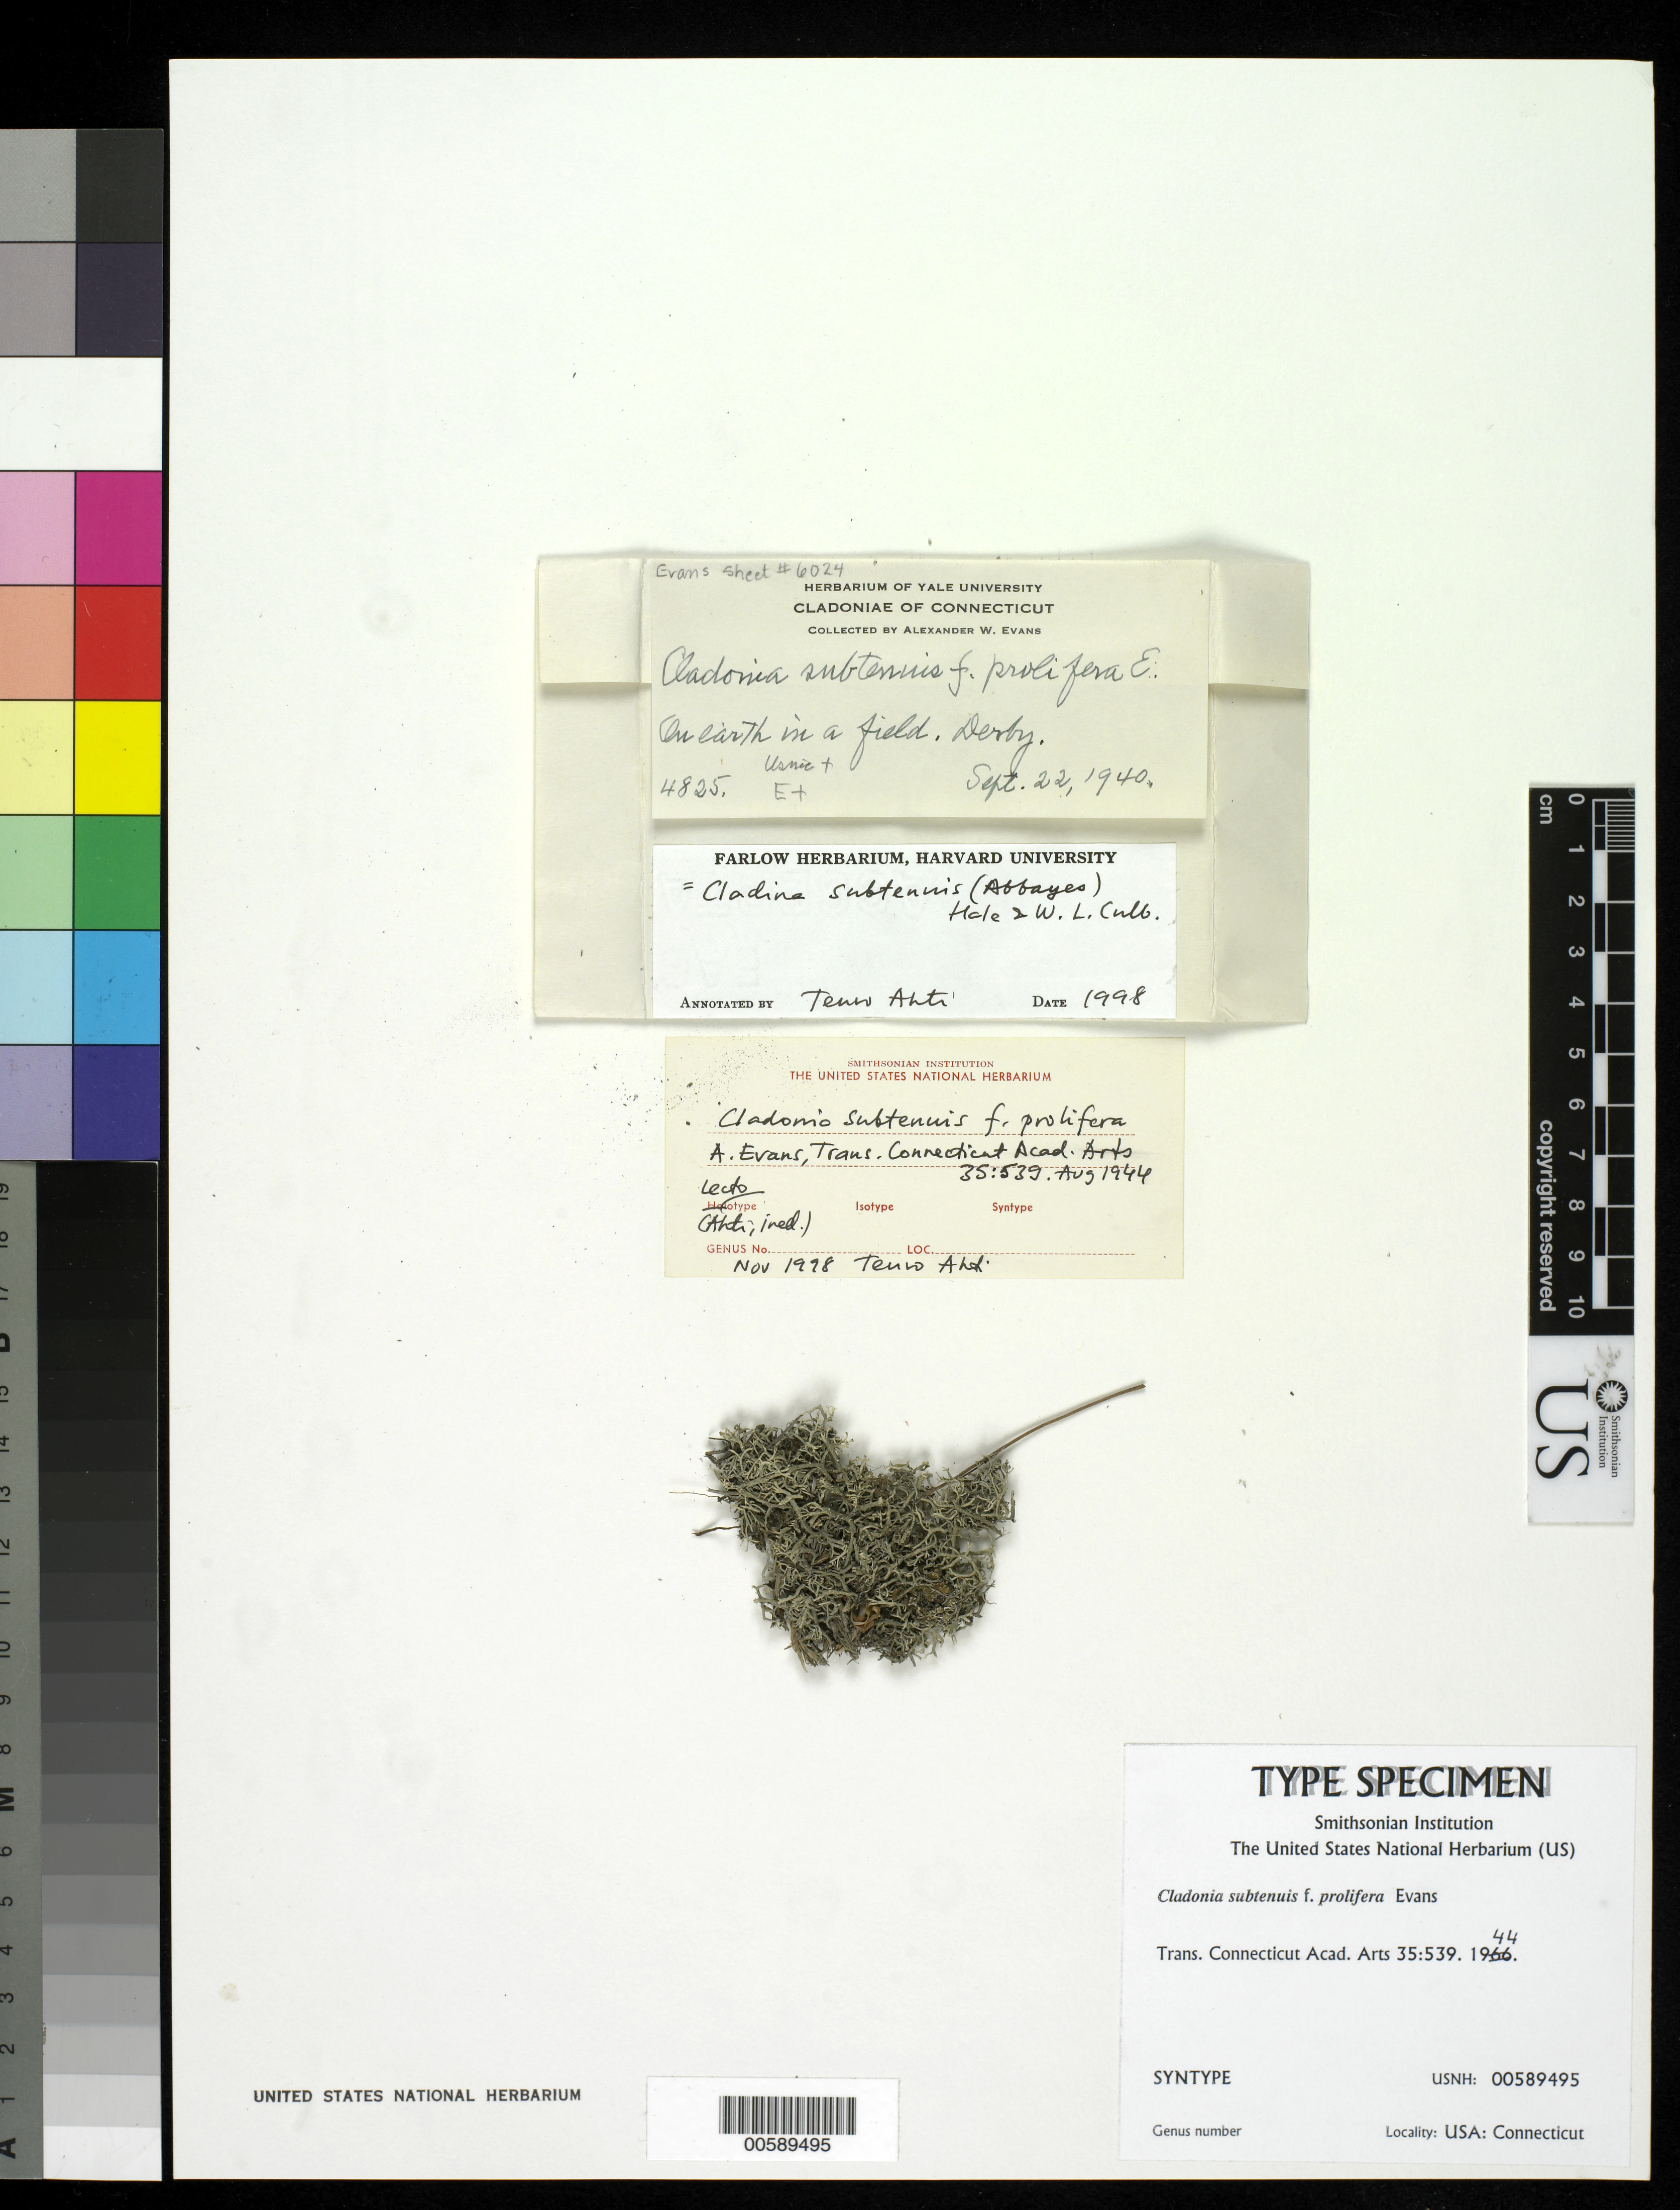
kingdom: Fungi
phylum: Ascomycota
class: Lecanoromycetes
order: Lecanorales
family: Cladoniaceae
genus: Cladonia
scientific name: Cladonia subtenuis f. prolifera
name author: A. Evans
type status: Syntype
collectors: A. W. Evans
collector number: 4825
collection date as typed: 22 Sep 1940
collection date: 1940-09-22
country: United States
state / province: Connecticut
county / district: New Haven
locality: Derby.